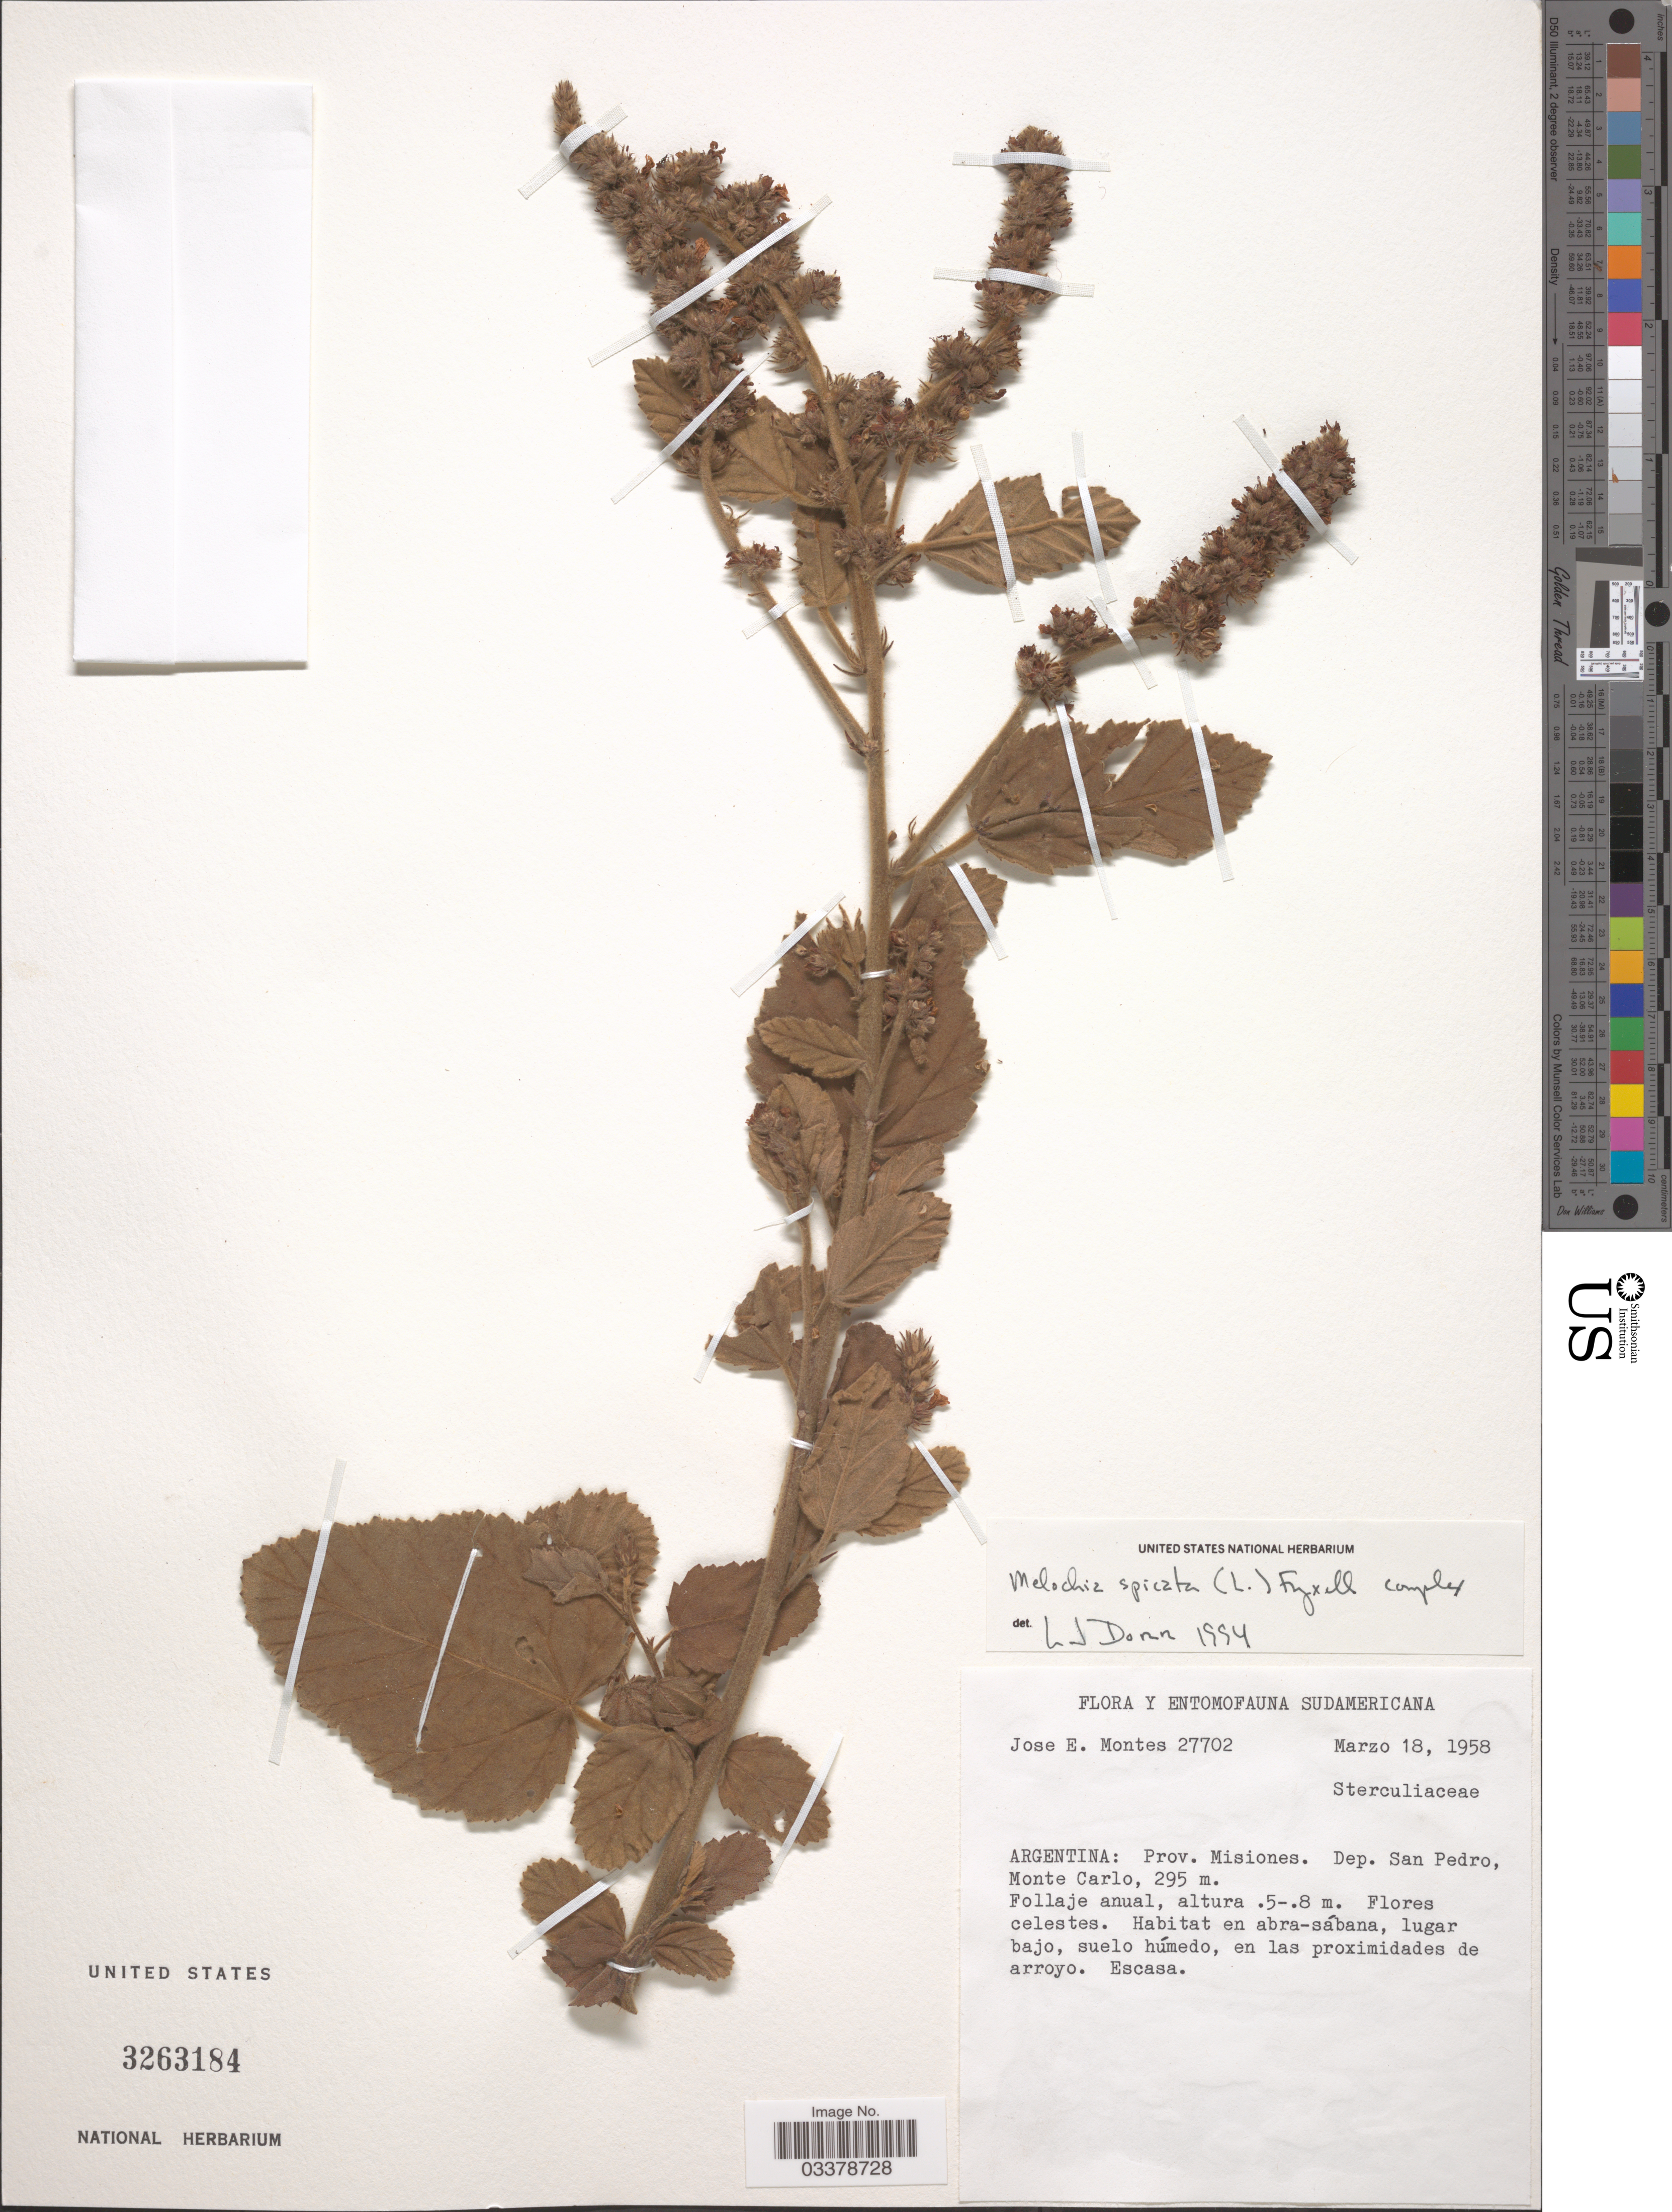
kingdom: Plantae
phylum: Tracheophyta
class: Magnoliopsida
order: Malvales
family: Malvaceae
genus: Melochia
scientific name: Melochia spicata var. tomentosa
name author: (K. Schum.) Dorr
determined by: Dorr, L. J., (BOT), Smithsonian Institution - National Museum of Natural History (UNITED STATES)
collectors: J. E. Montes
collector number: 27702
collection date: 1958-03-18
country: Argentina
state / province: Misiones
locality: Dep. San Pedro, Monte Carlo.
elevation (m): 295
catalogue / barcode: US 3263184